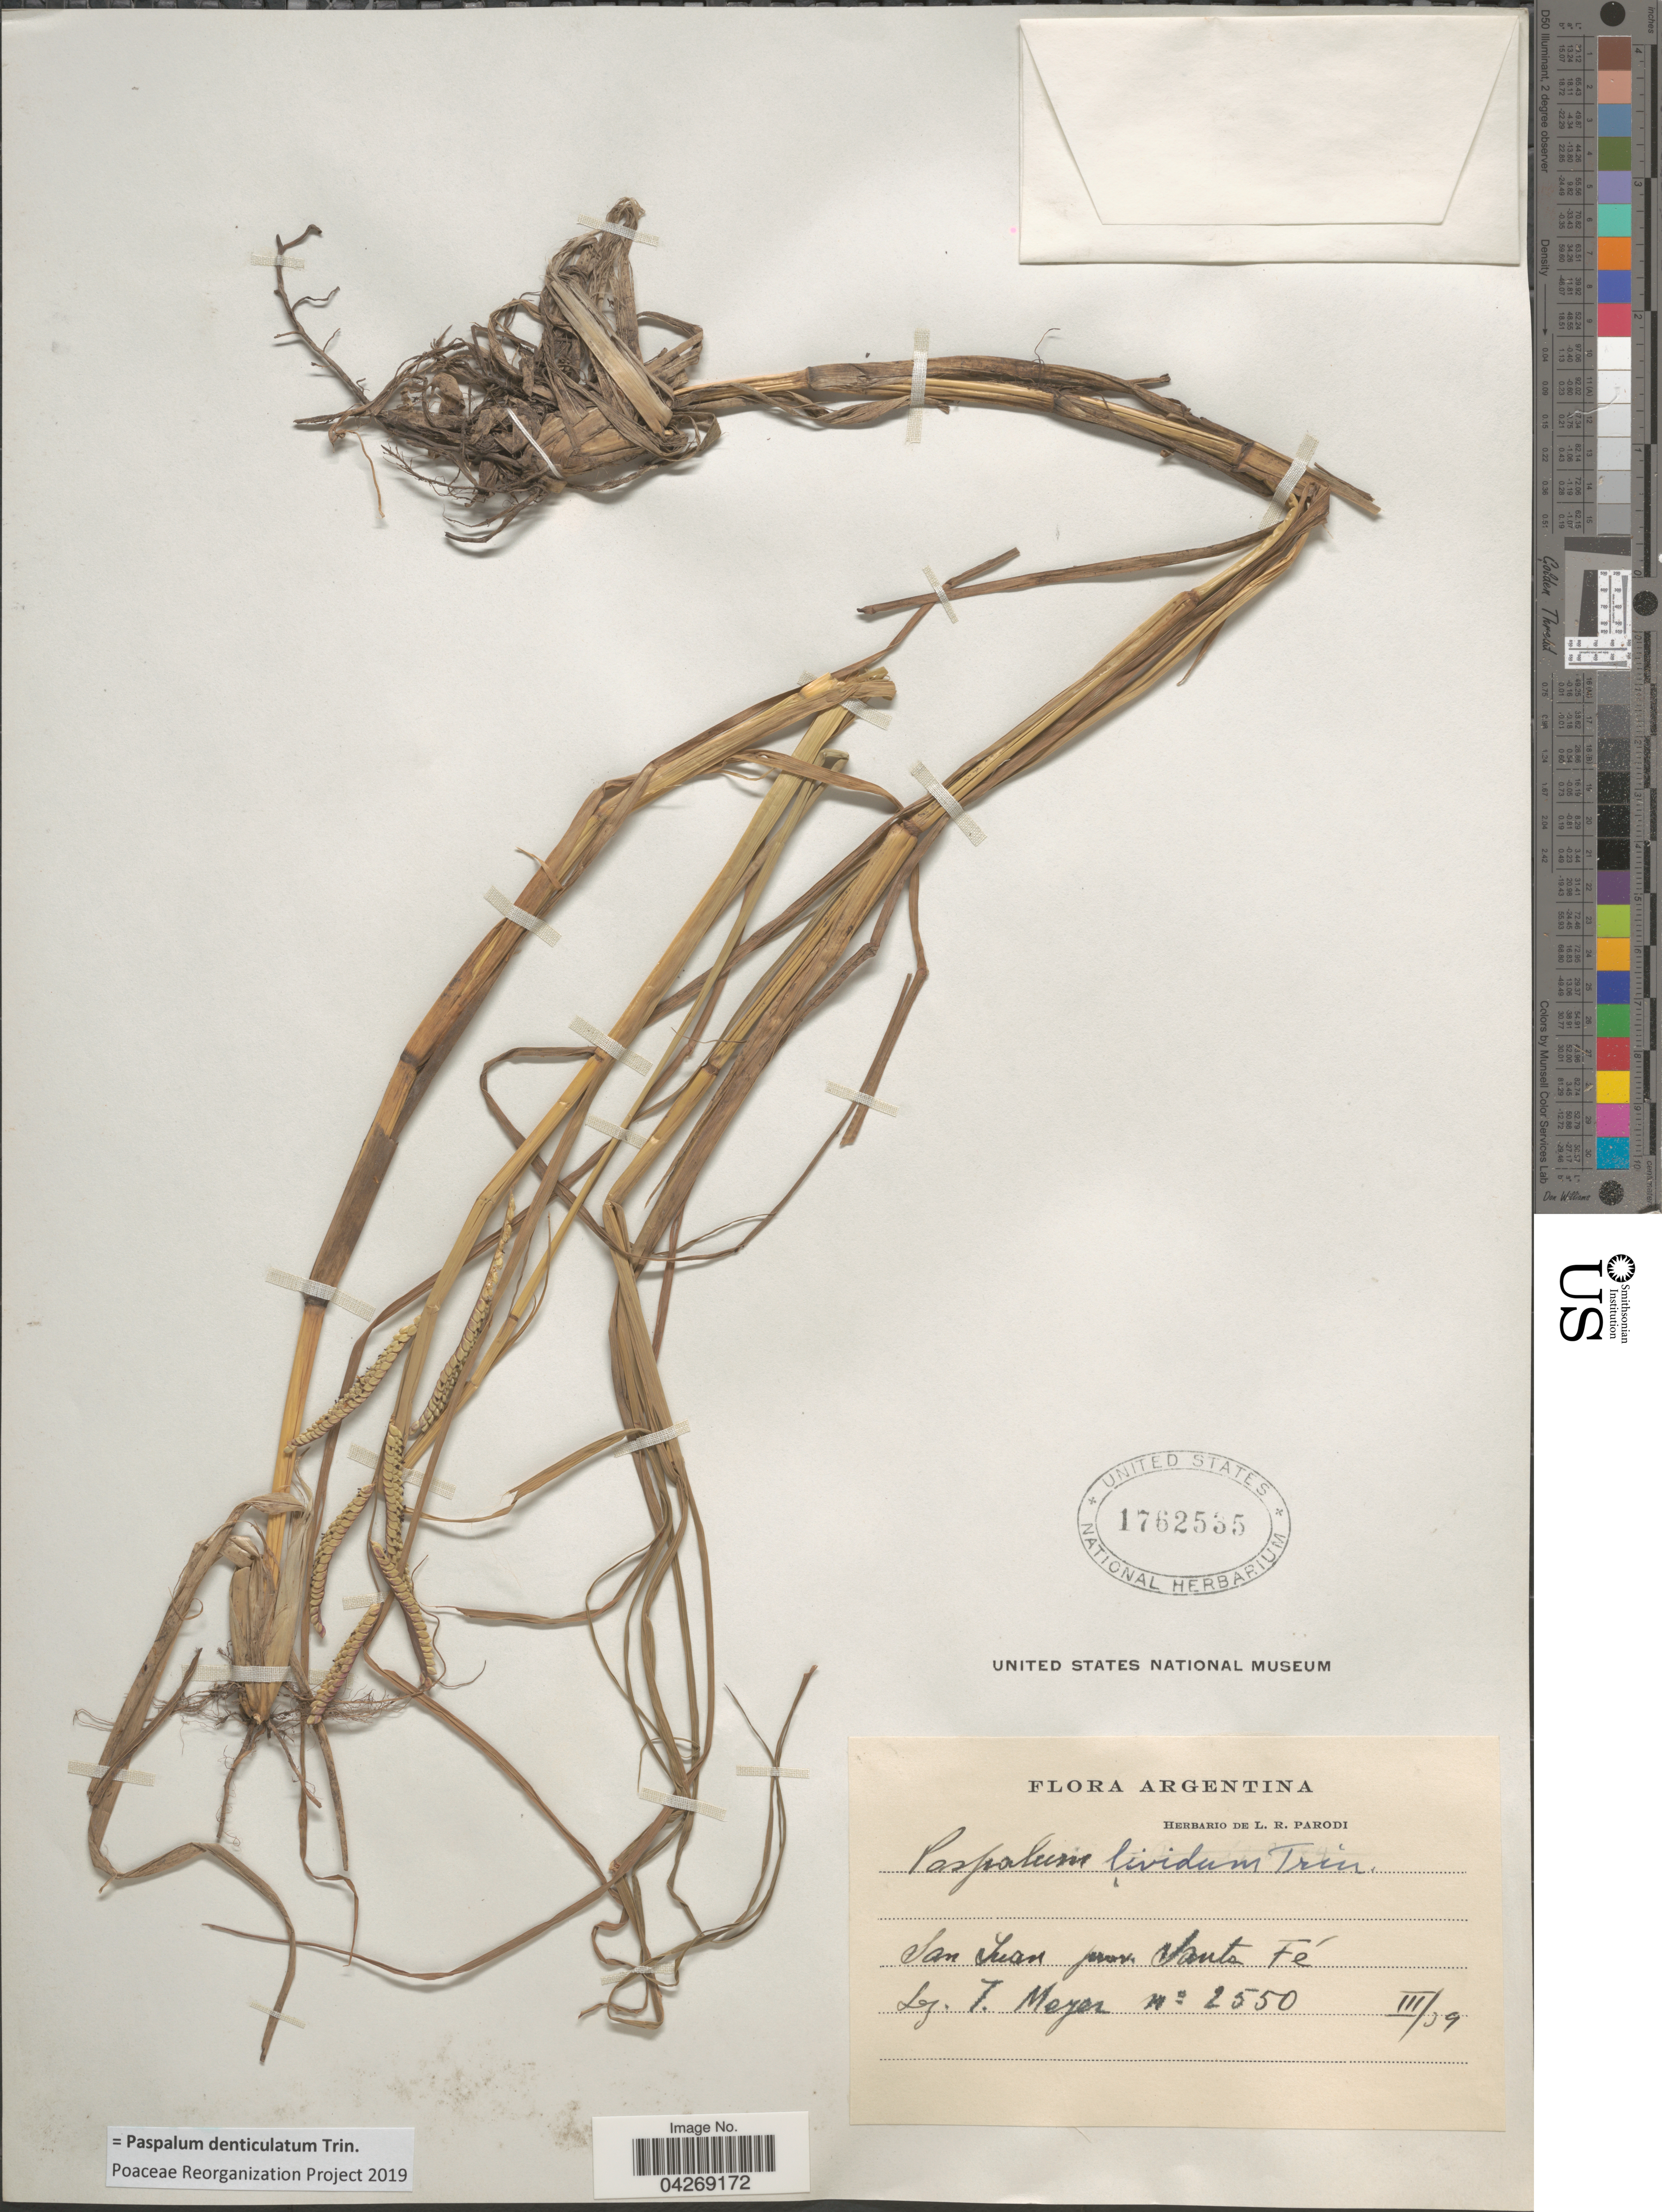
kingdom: Plantae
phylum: Tracheophyta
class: Liliopsida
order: Poales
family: Poaceae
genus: Paspalum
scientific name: Paspalum denticulatum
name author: Trin.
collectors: T. Meyer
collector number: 2550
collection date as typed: Transcribed d/m/y: /3/39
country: Argentina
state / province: Santa Fe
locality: San Juan.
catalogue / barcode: US 1762535